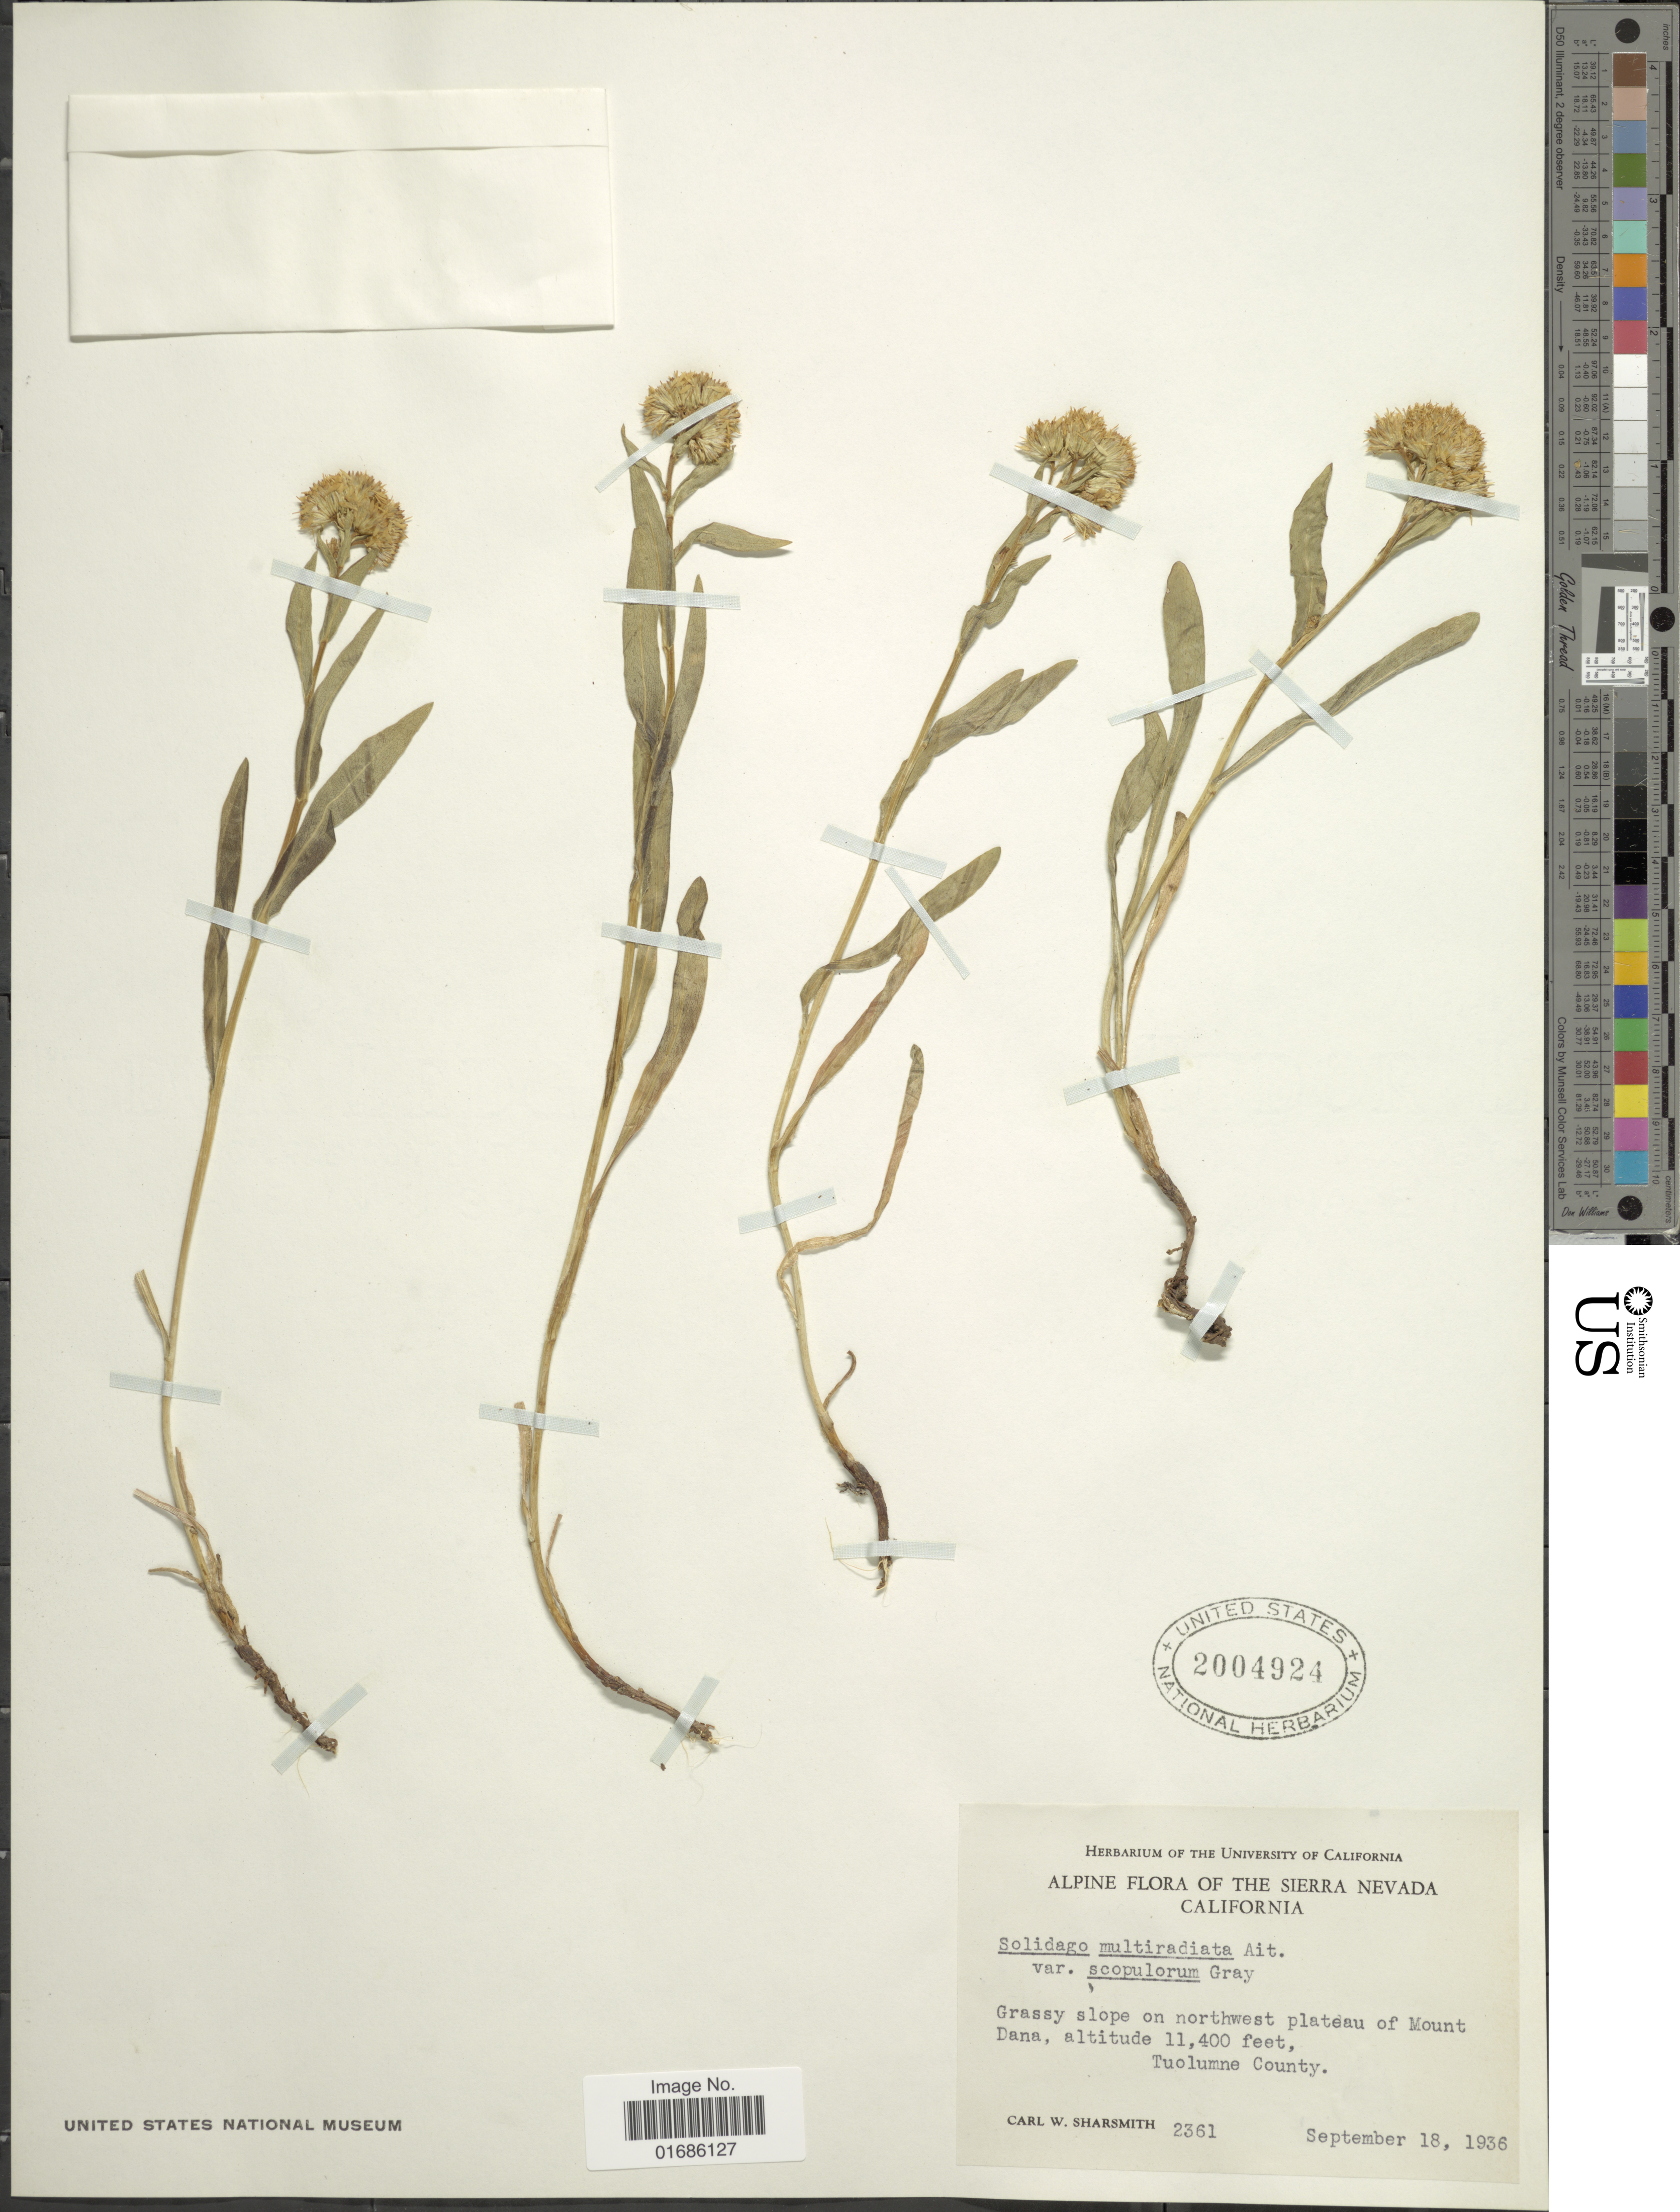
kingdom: Plantae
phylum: Tracheophyta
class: Magnoliopsida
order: Asterales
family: Asteraceae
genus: Solidago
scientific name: Solidago ciliosa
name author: Greene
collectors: C. Sharsmith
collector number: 2361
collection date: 1936-09-08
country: United States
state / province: California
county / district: Tuolumne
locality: Grassy slope on northwest plateau of Mount Dana, Toulumne County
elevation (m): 3475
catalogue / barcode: US 2004924